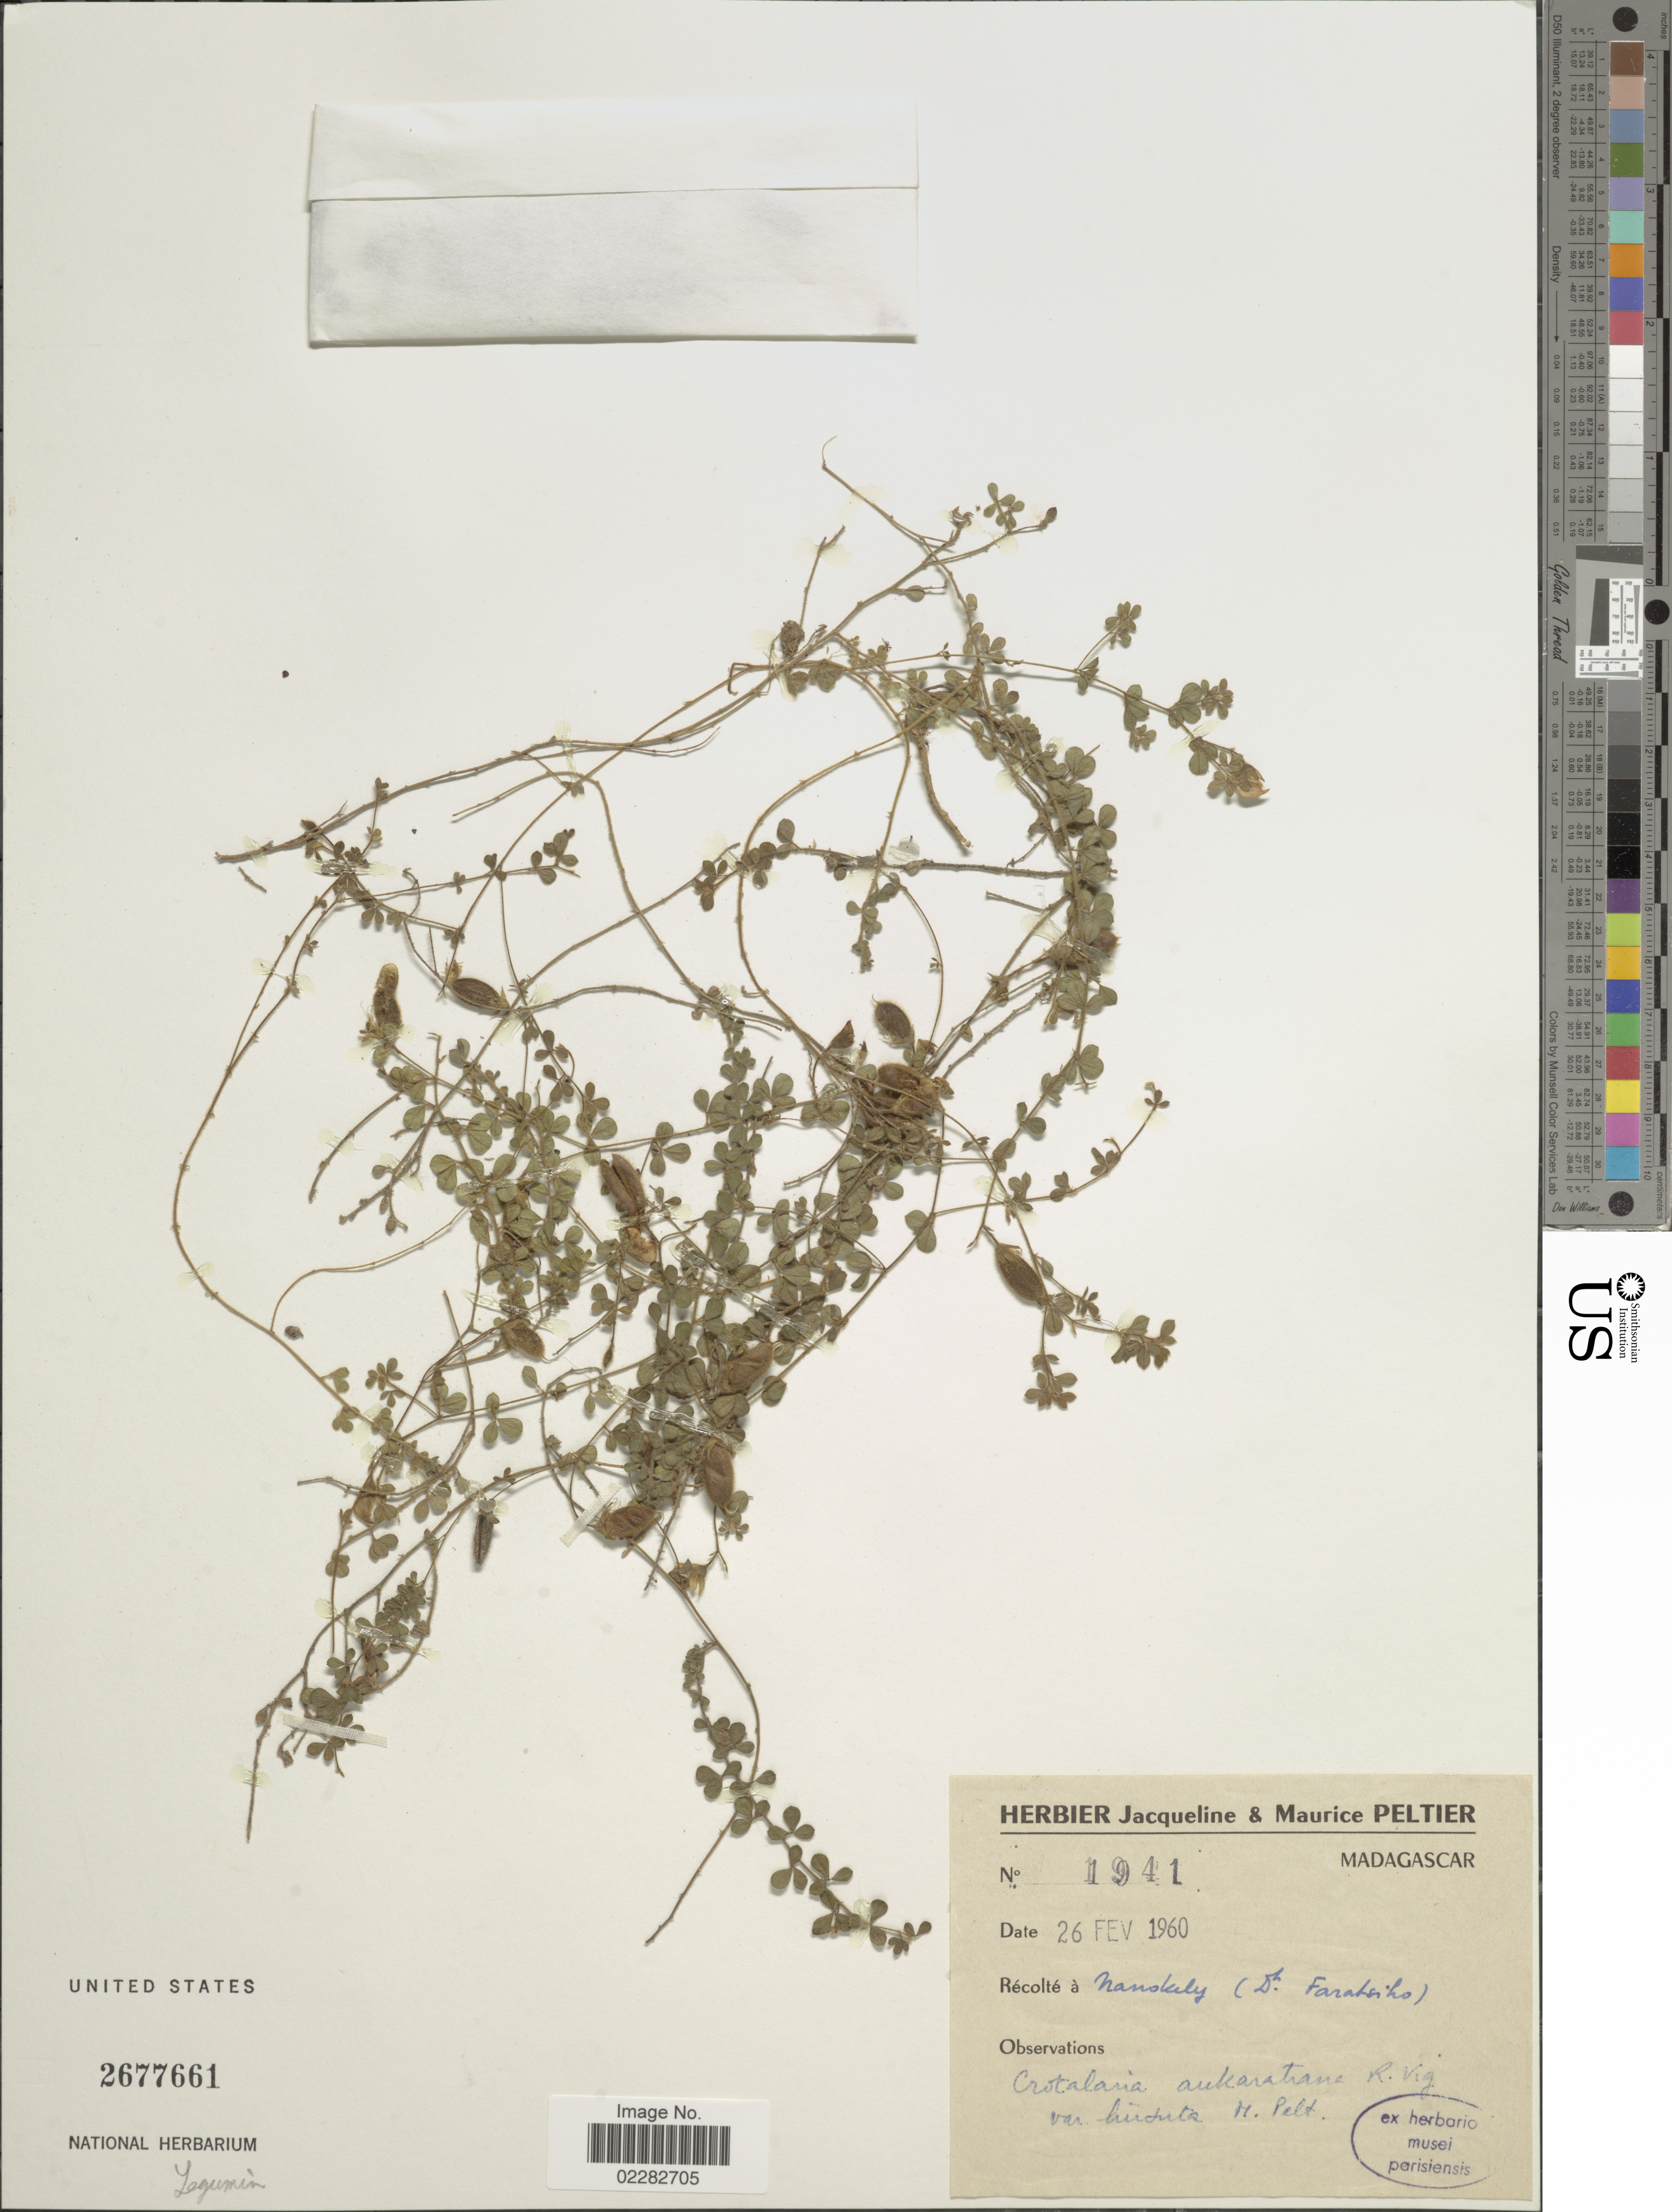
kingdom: Plantae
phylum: Tracheophyta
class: Magnoliopsida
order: Fabales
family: Fabaceae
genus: Crotalaria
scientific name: Crotalaria ankaratrana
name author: R. Vig.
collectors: Nanskely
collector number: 1941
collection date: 1960-02-26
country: Madagascar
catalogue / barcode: US 2677661